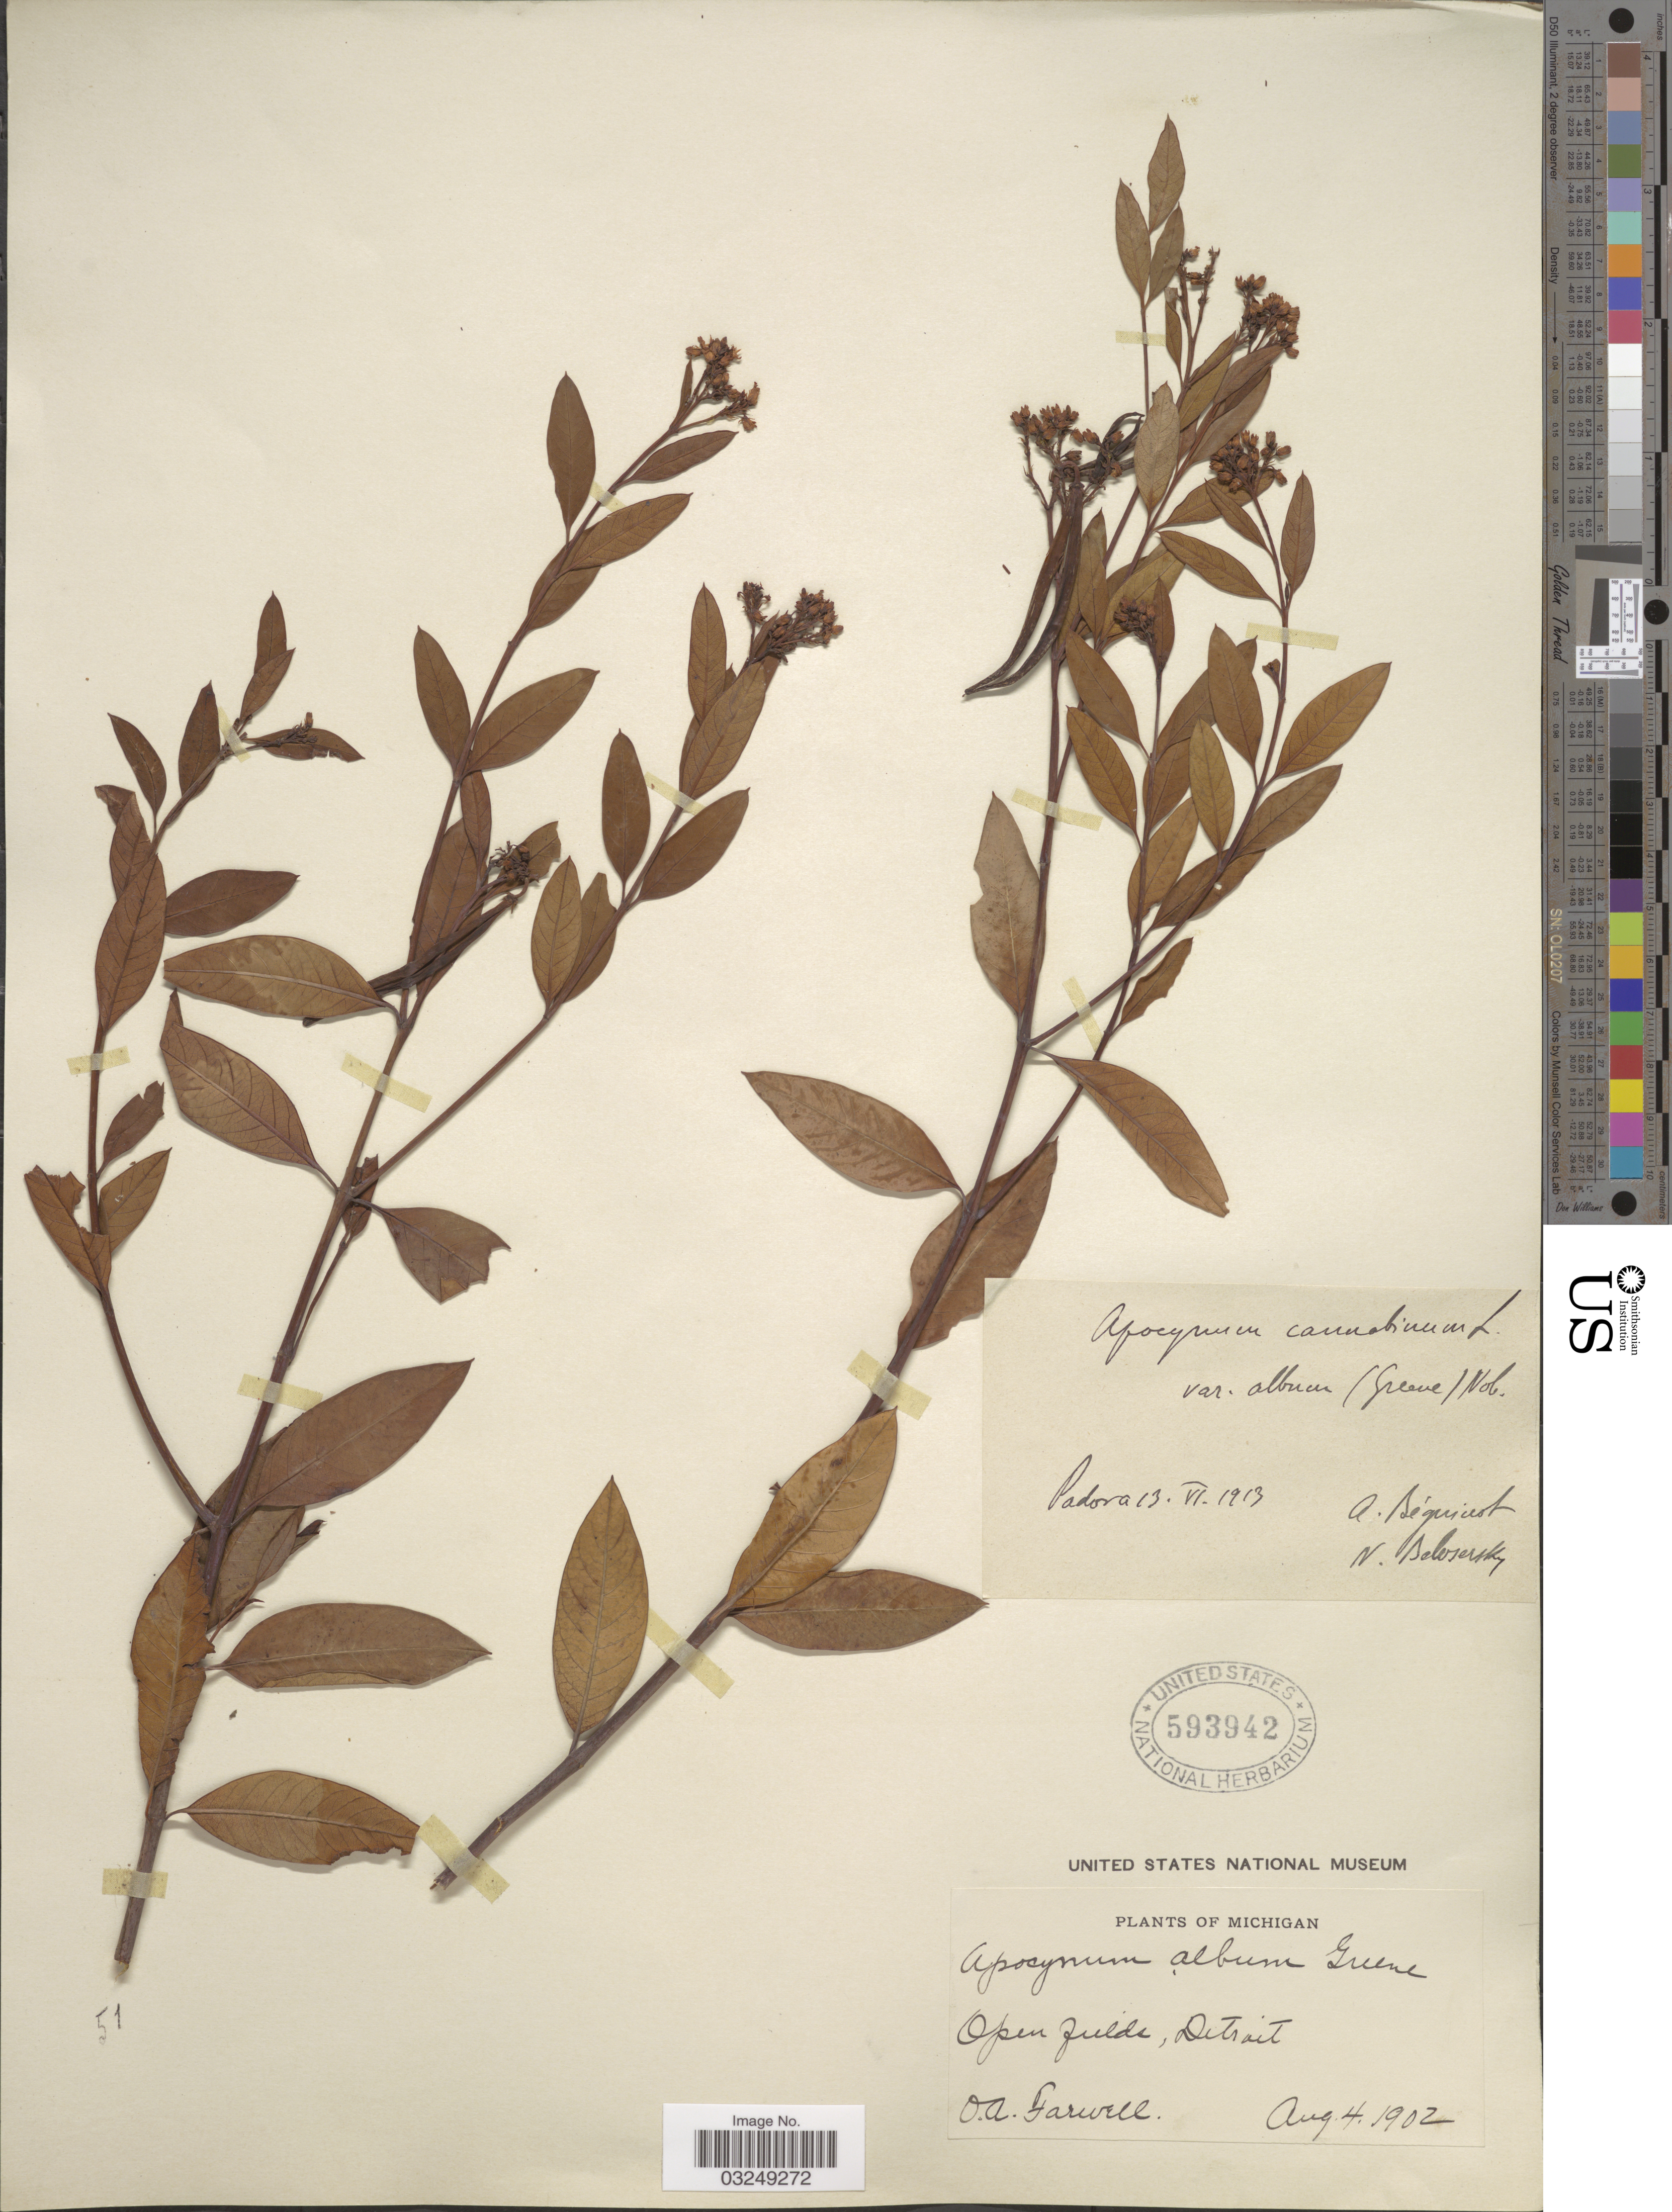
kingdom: Plantae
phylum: Tracheophyta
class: Magnoliopsida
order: Gentianales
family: Apocynaceae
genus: Apocynum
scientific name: Apocynum album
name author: Greene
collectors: O. Farwell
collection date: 1902-08-04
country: United States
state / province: Michigan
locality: Open field, Detroit.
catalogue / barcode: US 593942